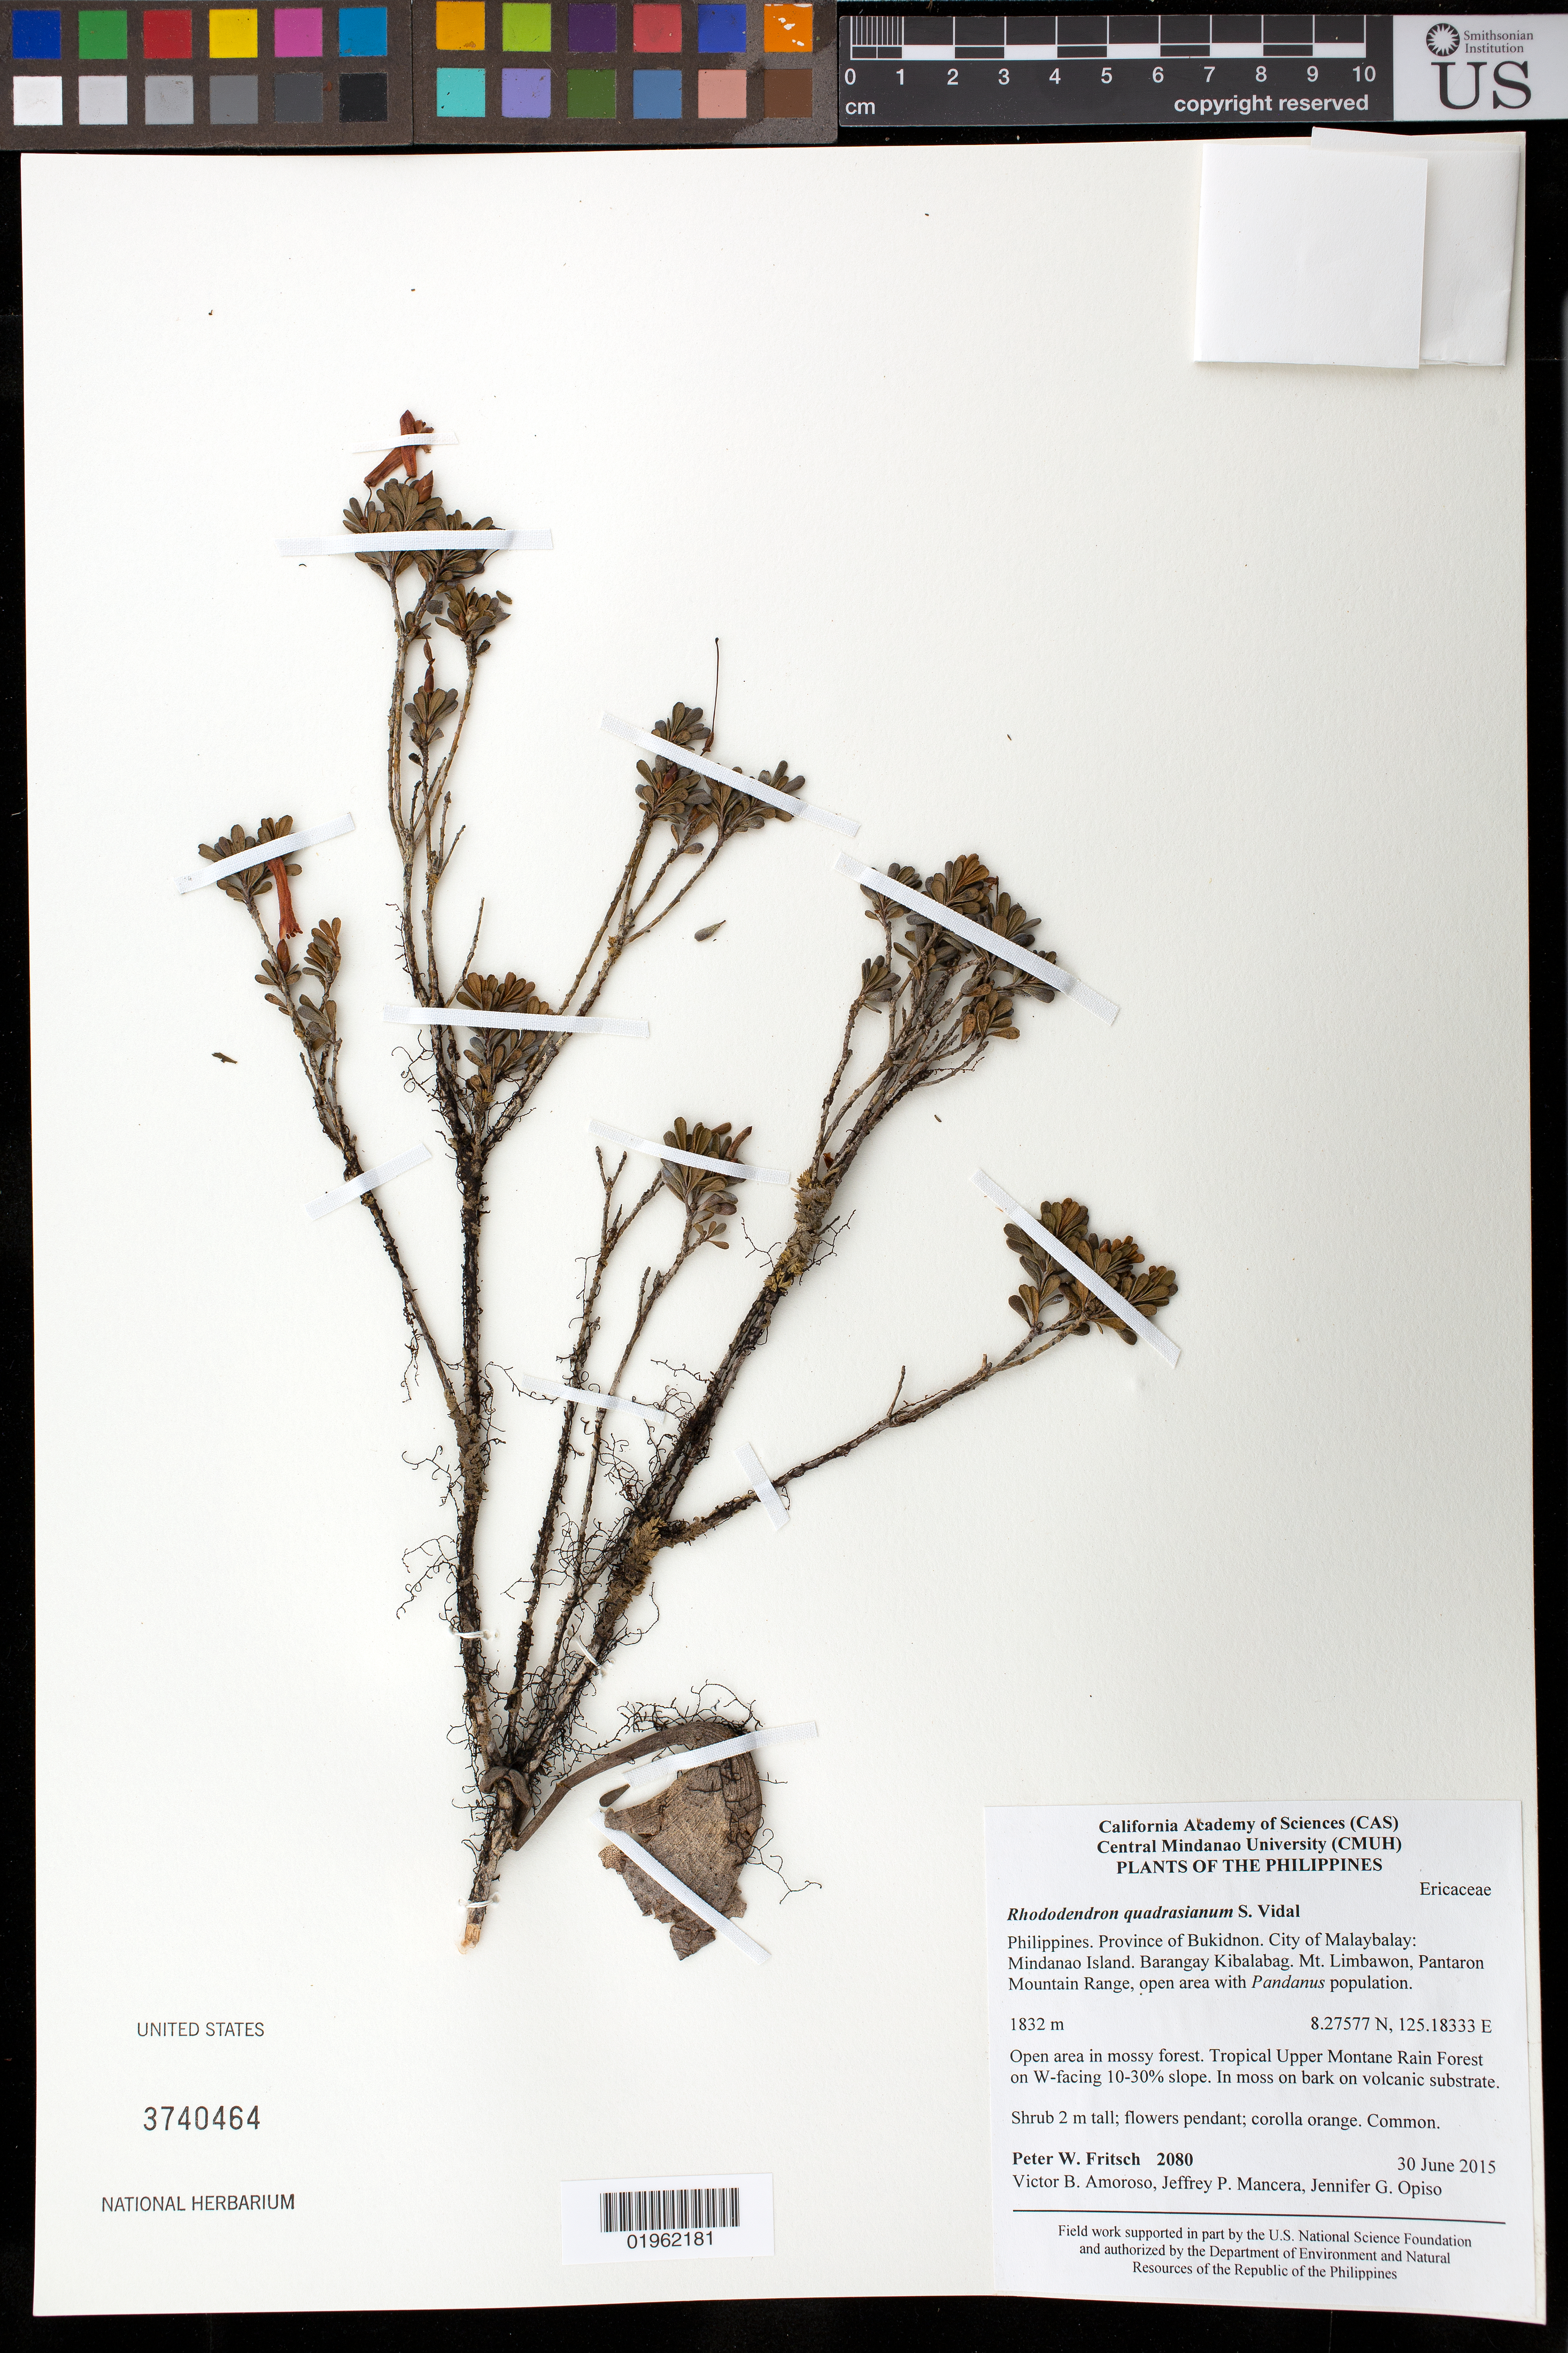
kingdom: Plantae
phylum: Tracheophyta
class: Magnoliopsida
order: Ericales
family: Ericaceae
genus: Rhododendron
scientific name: Rhododendron quadrasianum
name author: Vidal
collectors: P. W. Fritsch, V. Amoroso, J. Mancera & J. Opiso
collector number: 2080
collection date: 2015-06-30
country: Philippines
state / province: Northern Mindanao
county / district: Bukidnon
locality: Mindanao Island. Barangay Kibalabag, Mt. Limbawon, Pantaron Mountain Range, summit, open area with Pandanus population.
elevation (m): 1832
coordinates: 8.27577 N, 125.18333 E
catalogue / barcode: US 3740464